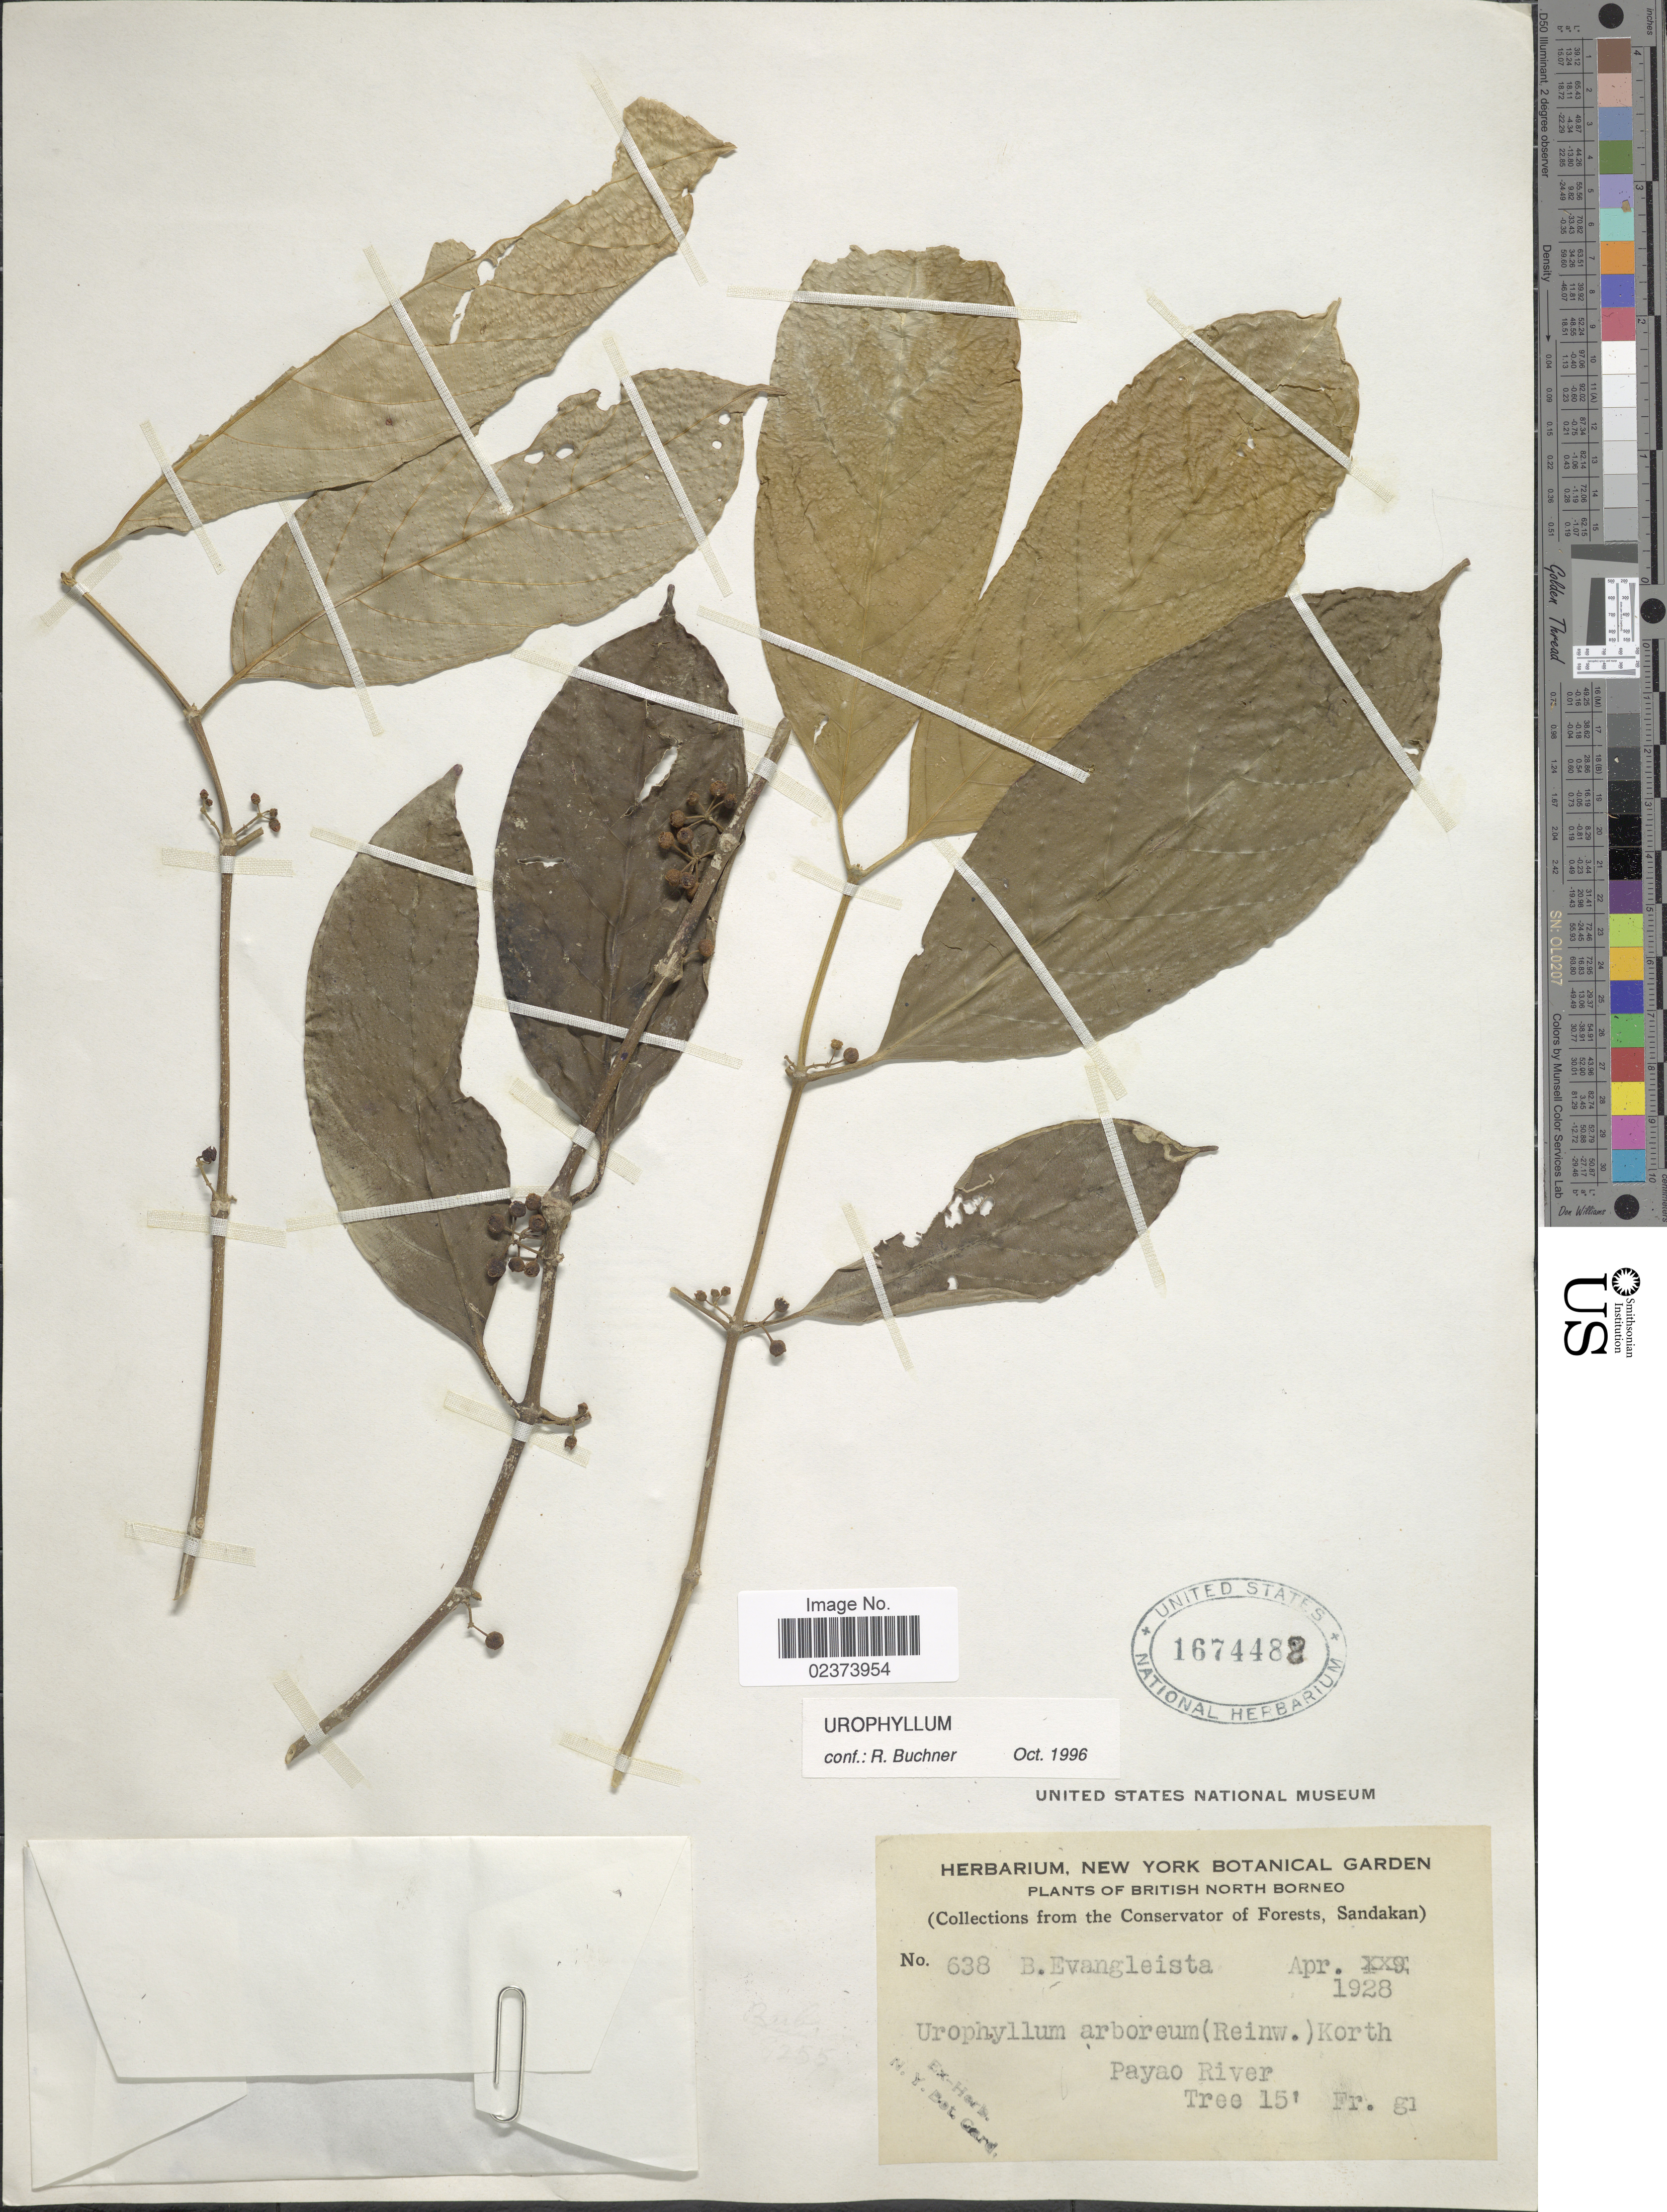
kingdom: Plantae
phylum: Tracheophyta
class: Magnoliopsida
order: Gentianales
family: Rubiaceae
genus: Urophyllum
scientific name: Urophyllum arboreum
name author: (Reinw. ex Blume) Korth.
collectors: B. Evangelista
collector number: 638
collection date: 1928-04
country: Malaysia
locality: British North Borneo, Payao River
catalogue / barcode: US 1674488